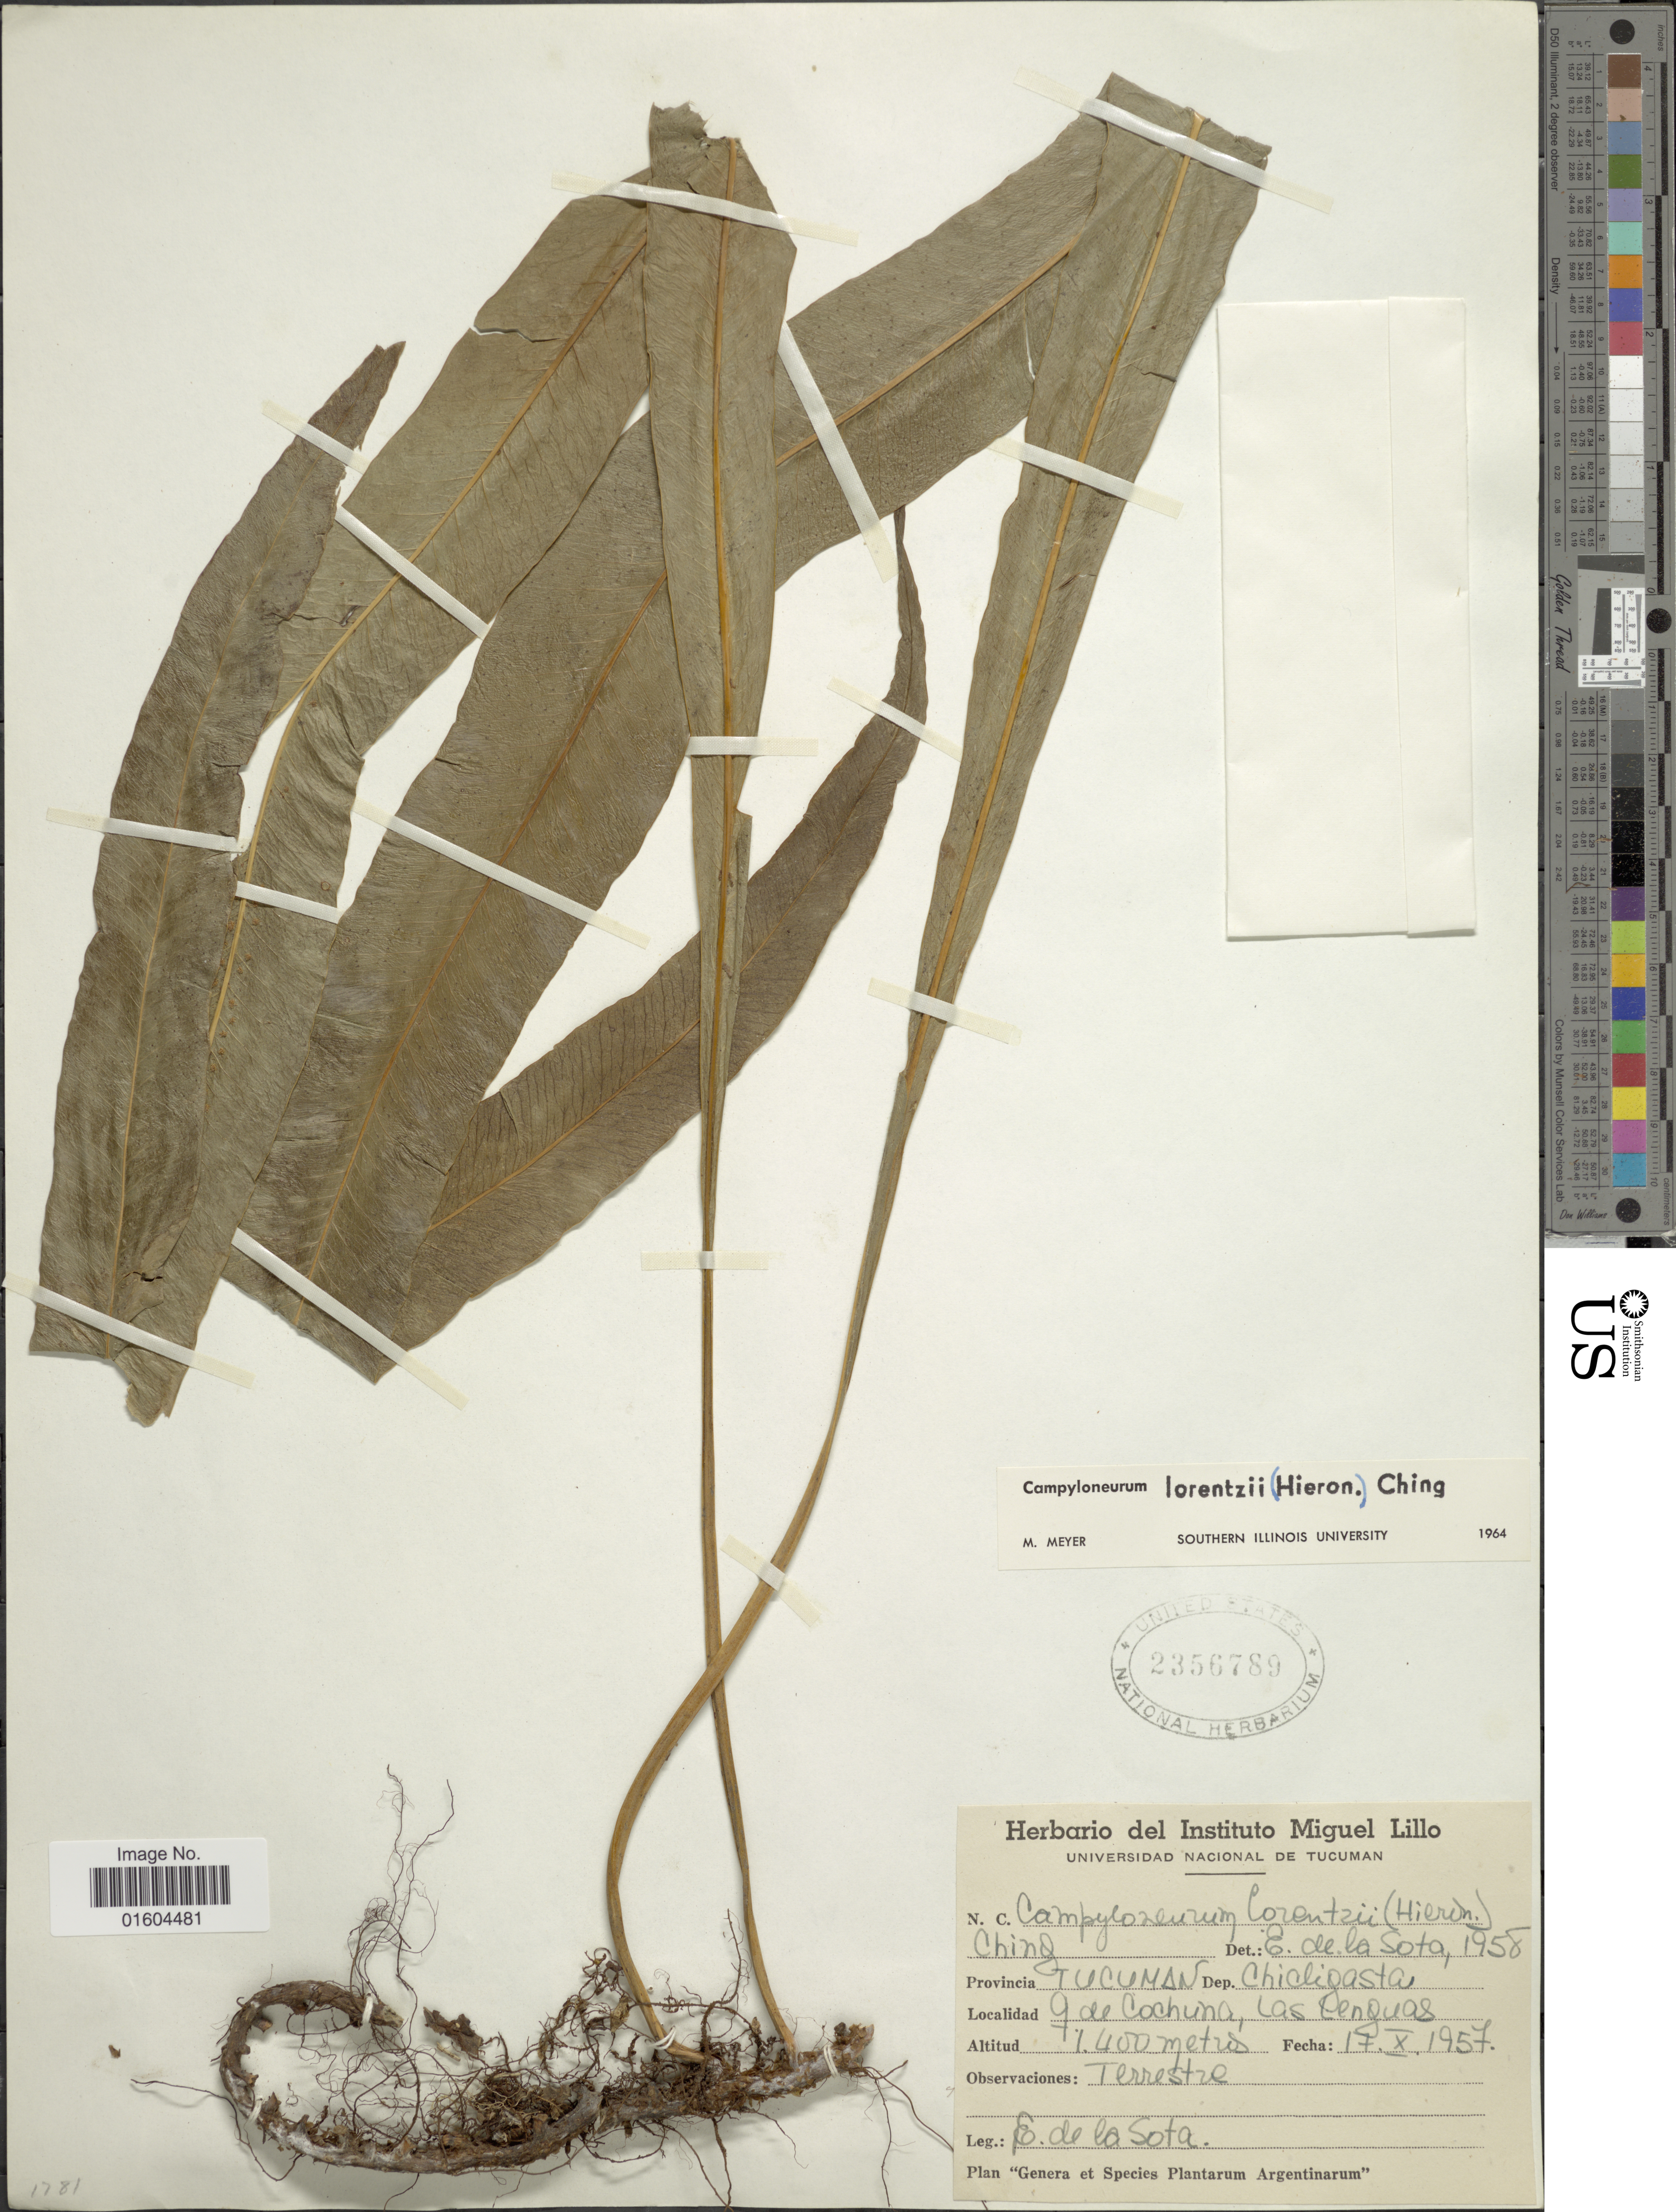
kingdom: Plantae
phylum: Tracheophyta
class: Polypodiopsida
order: Polypodiales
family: Polypodiaceae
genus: Campyloneurum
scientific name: Campyloneurum lorentzii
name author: (Hieron.) Ching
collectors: E. R. de la Sota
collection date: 1957-10-17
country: Argentina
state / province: Tucuman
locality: Provinica Tucuman, Dep. Chicigasta, Q. de Cochuna, Las Lenguas.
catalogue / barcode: US 2356789